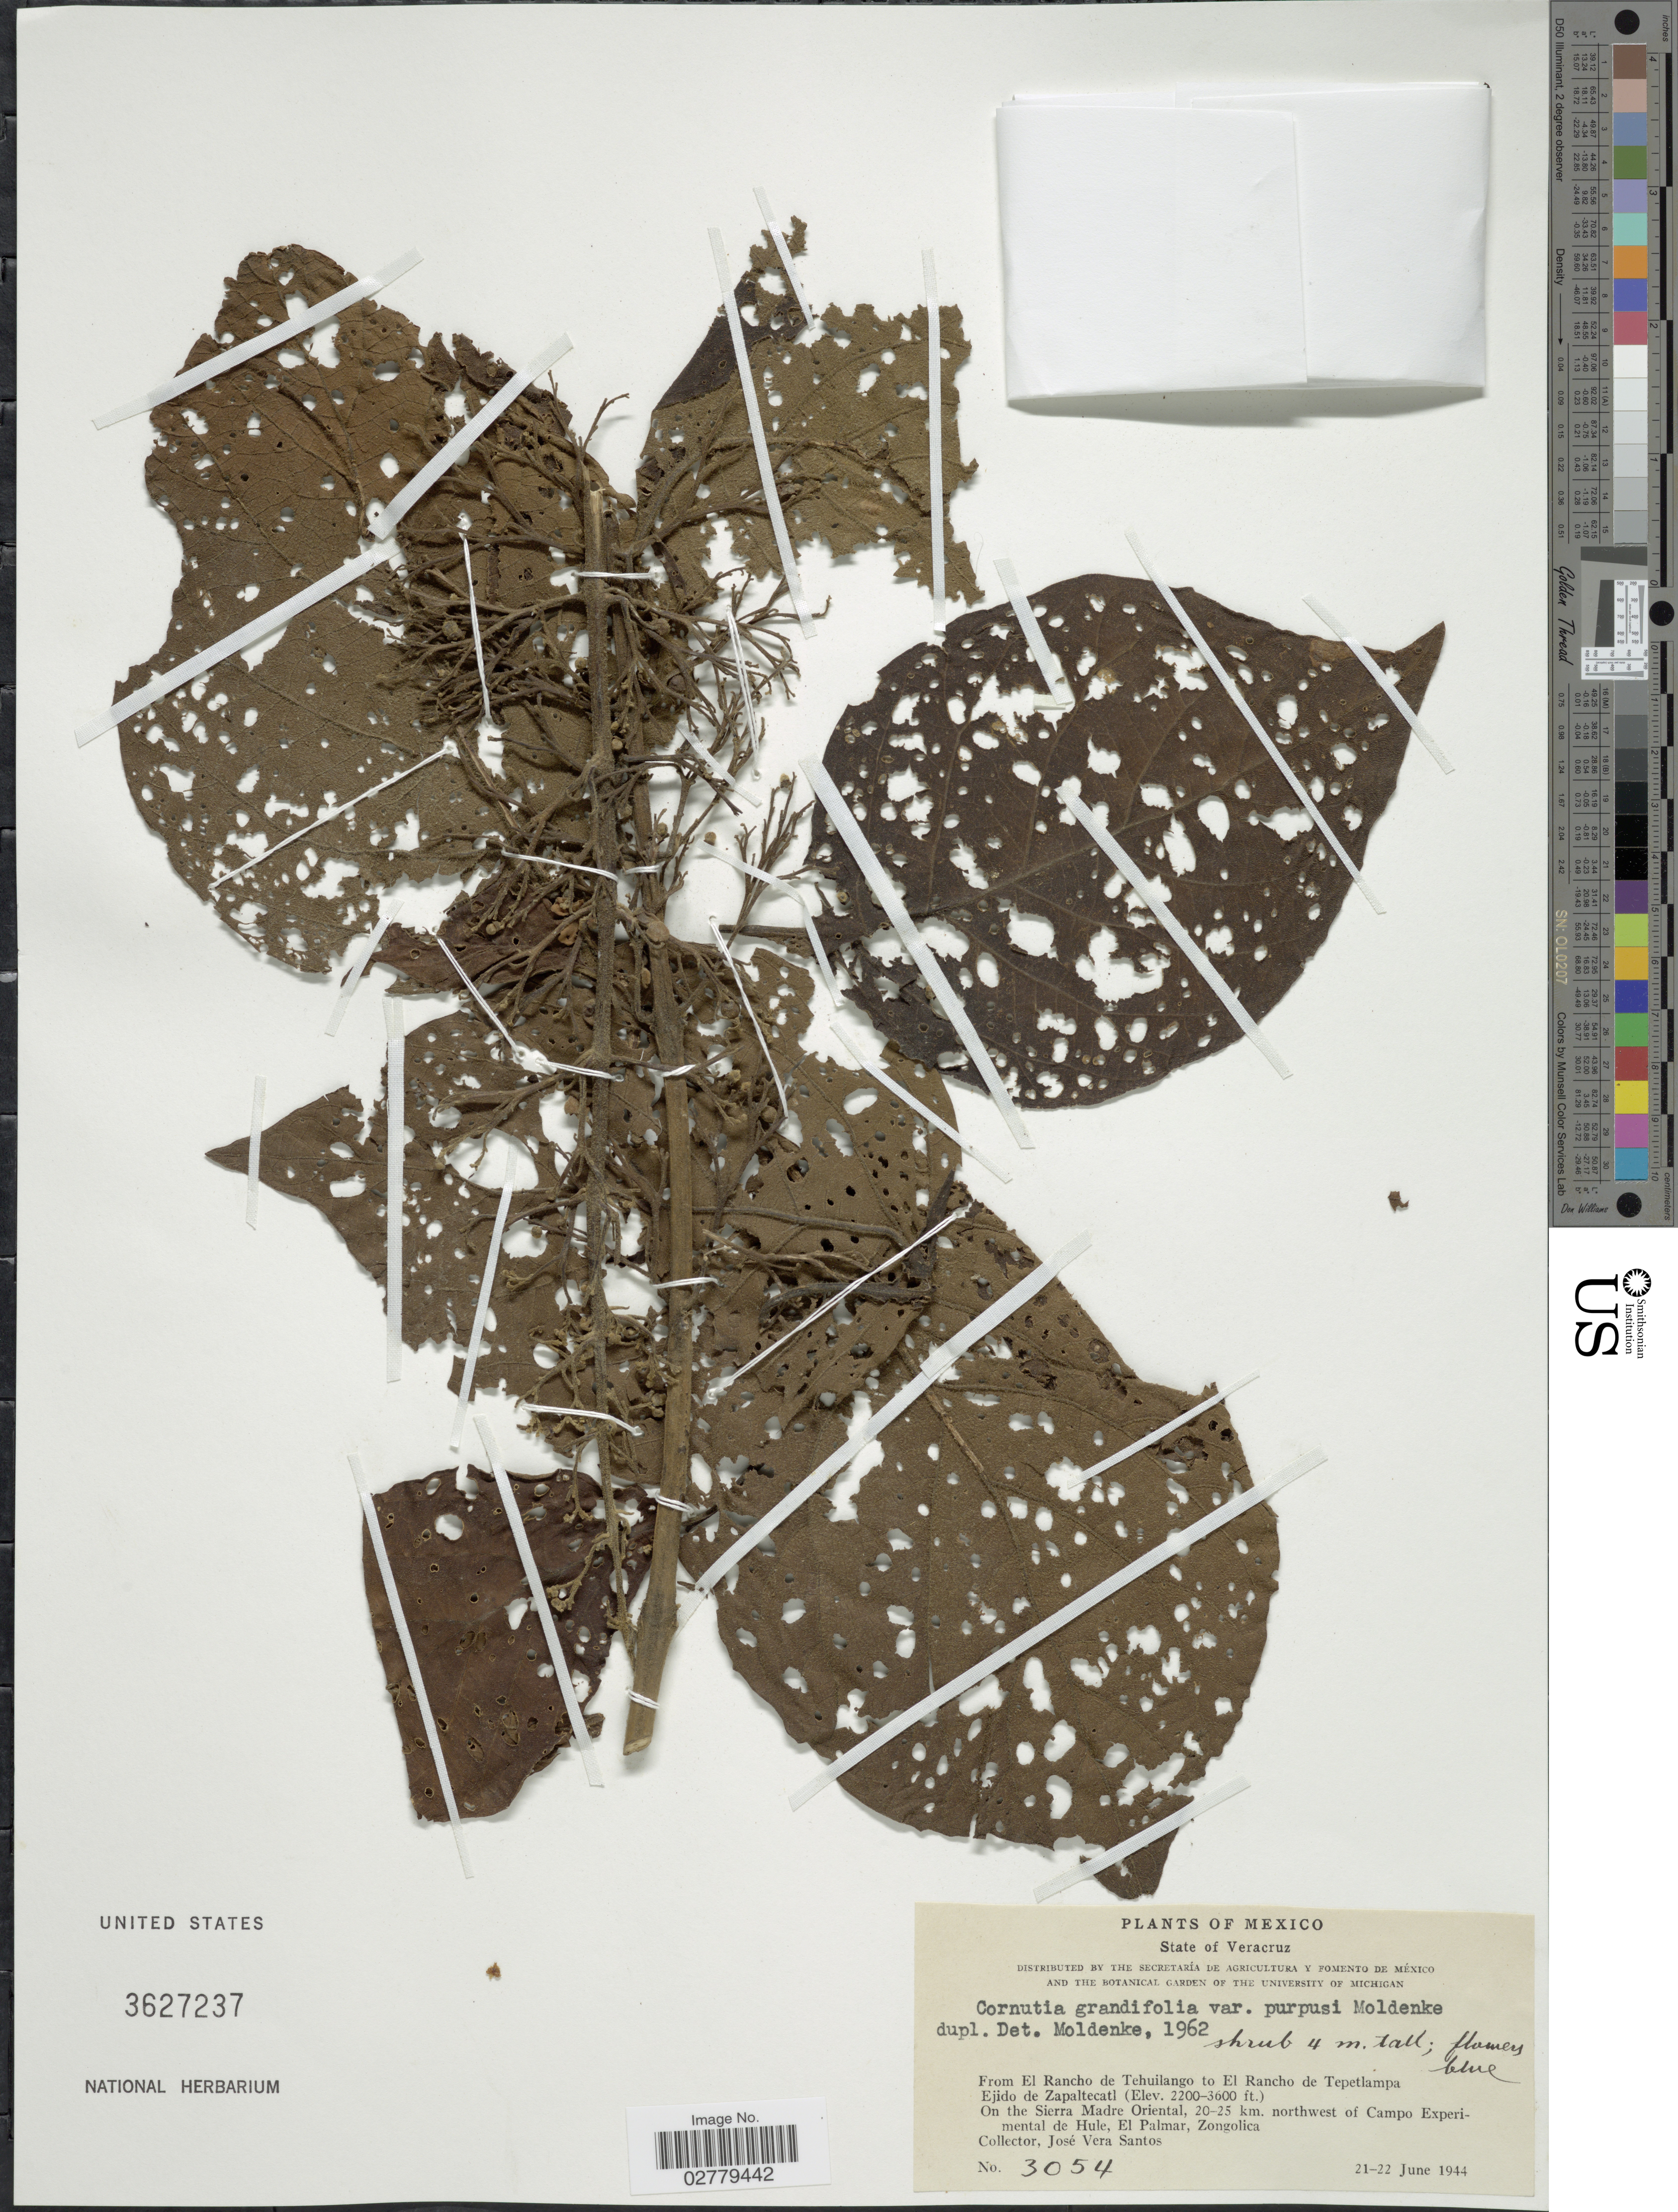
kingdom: Plantae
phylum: Tracheophyta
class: Magnoliopsida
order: Lamiales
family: Lamiaceae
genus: Cornutia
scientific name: Cornutia grandifolia var. purpusii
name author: Moldenke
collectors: J. Santos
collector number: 3054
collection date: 1944-06-21/1944-06-22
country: Mexico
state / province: Veracruz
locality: State of Veracruz. From El Rancho de Tchuilango to El Rancho de Tepetlampa Ejido de Zapaltecatl. On the Sierra Madre Oriental, 20-25 km. northwest of Campo Experimental de Hule, El Palmar, Zongolica.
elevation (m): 671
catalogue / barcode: US 3627237